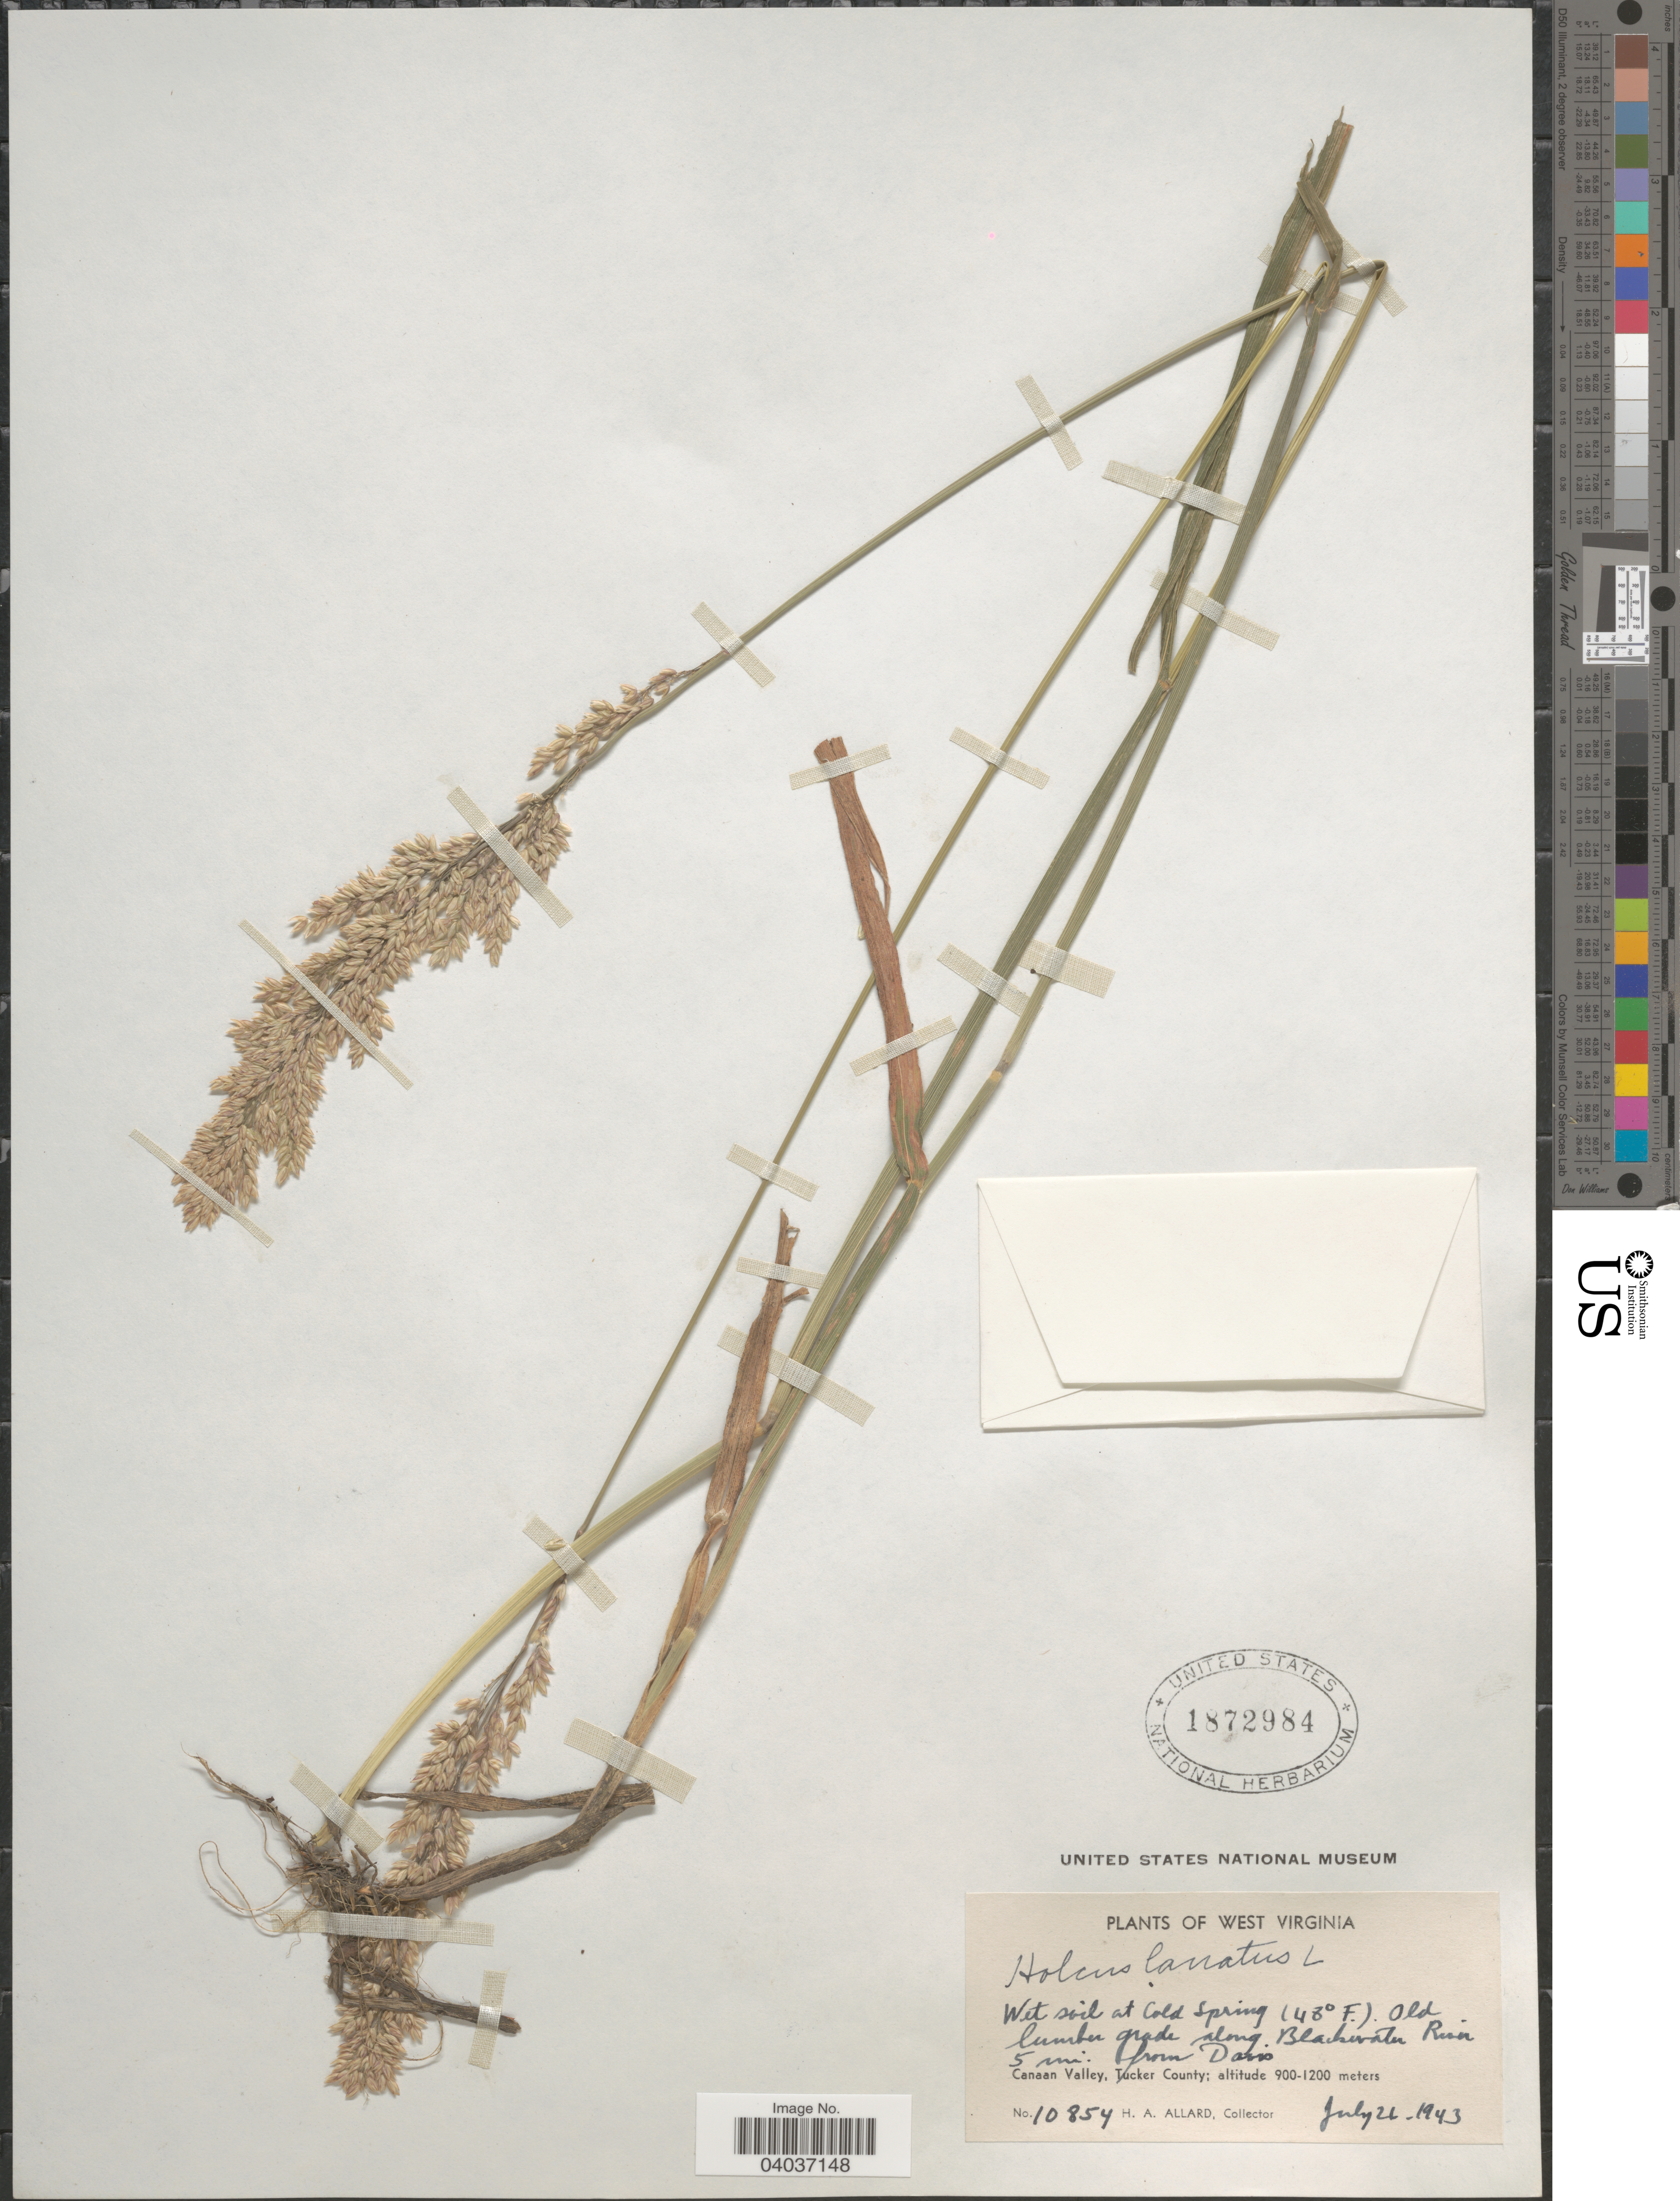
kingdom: Plantae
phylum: Tracheophyta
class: Liliopsida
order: Poales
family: Poaceae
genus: Holcus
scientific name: Holcus lanatus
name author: L.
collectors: H. A. Allard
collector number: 10854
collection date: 1943-07-26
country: United States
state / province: West Virginia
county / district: Tucker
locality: Cold Spring. Old lumber grade along Blackwater River 5 mi. from Davis. Canaan Valley, Tucker County.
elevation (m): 900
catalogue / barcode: US 1872984